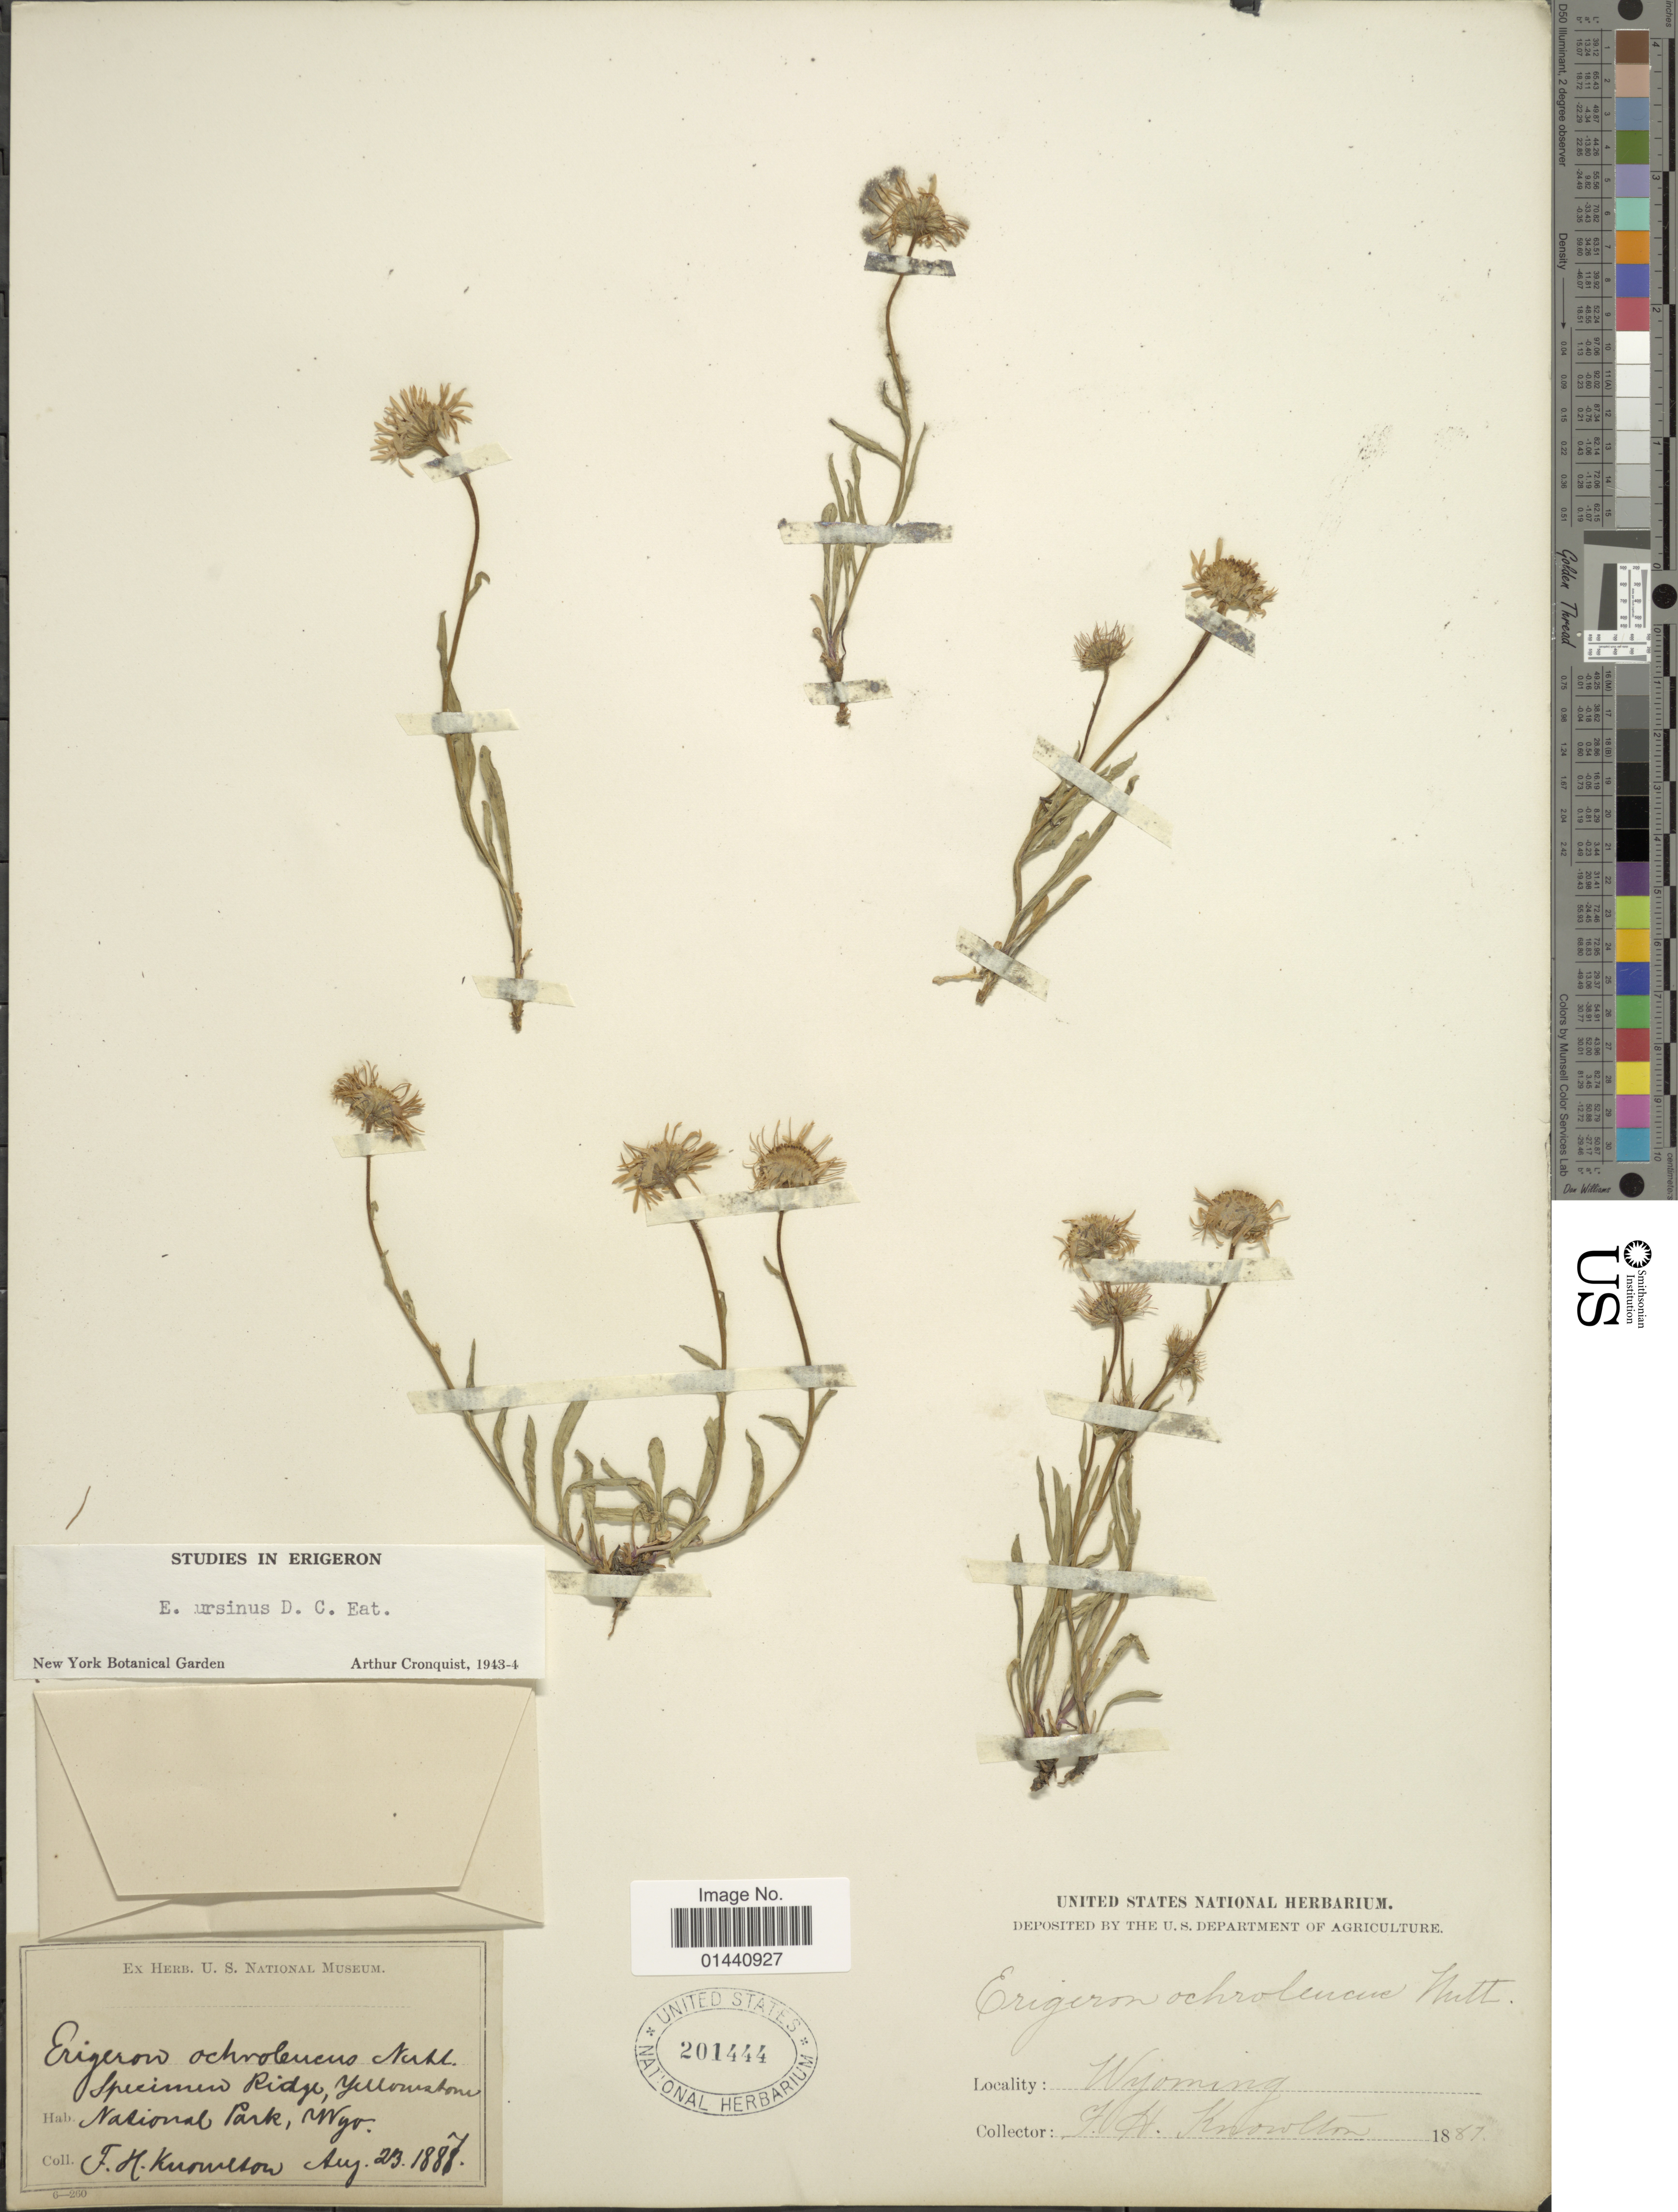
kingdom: Plantae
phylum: Tracheophyta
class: Magnoliopsida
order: Asterales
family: Asteraceae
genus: Erigeron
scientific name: Erigeron ursinus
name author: D.C. Eaton in C. King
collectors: F. H. Knowlton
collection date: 1887-08-23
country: United States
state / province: Wyoming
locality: National Park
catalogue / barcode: US 201444